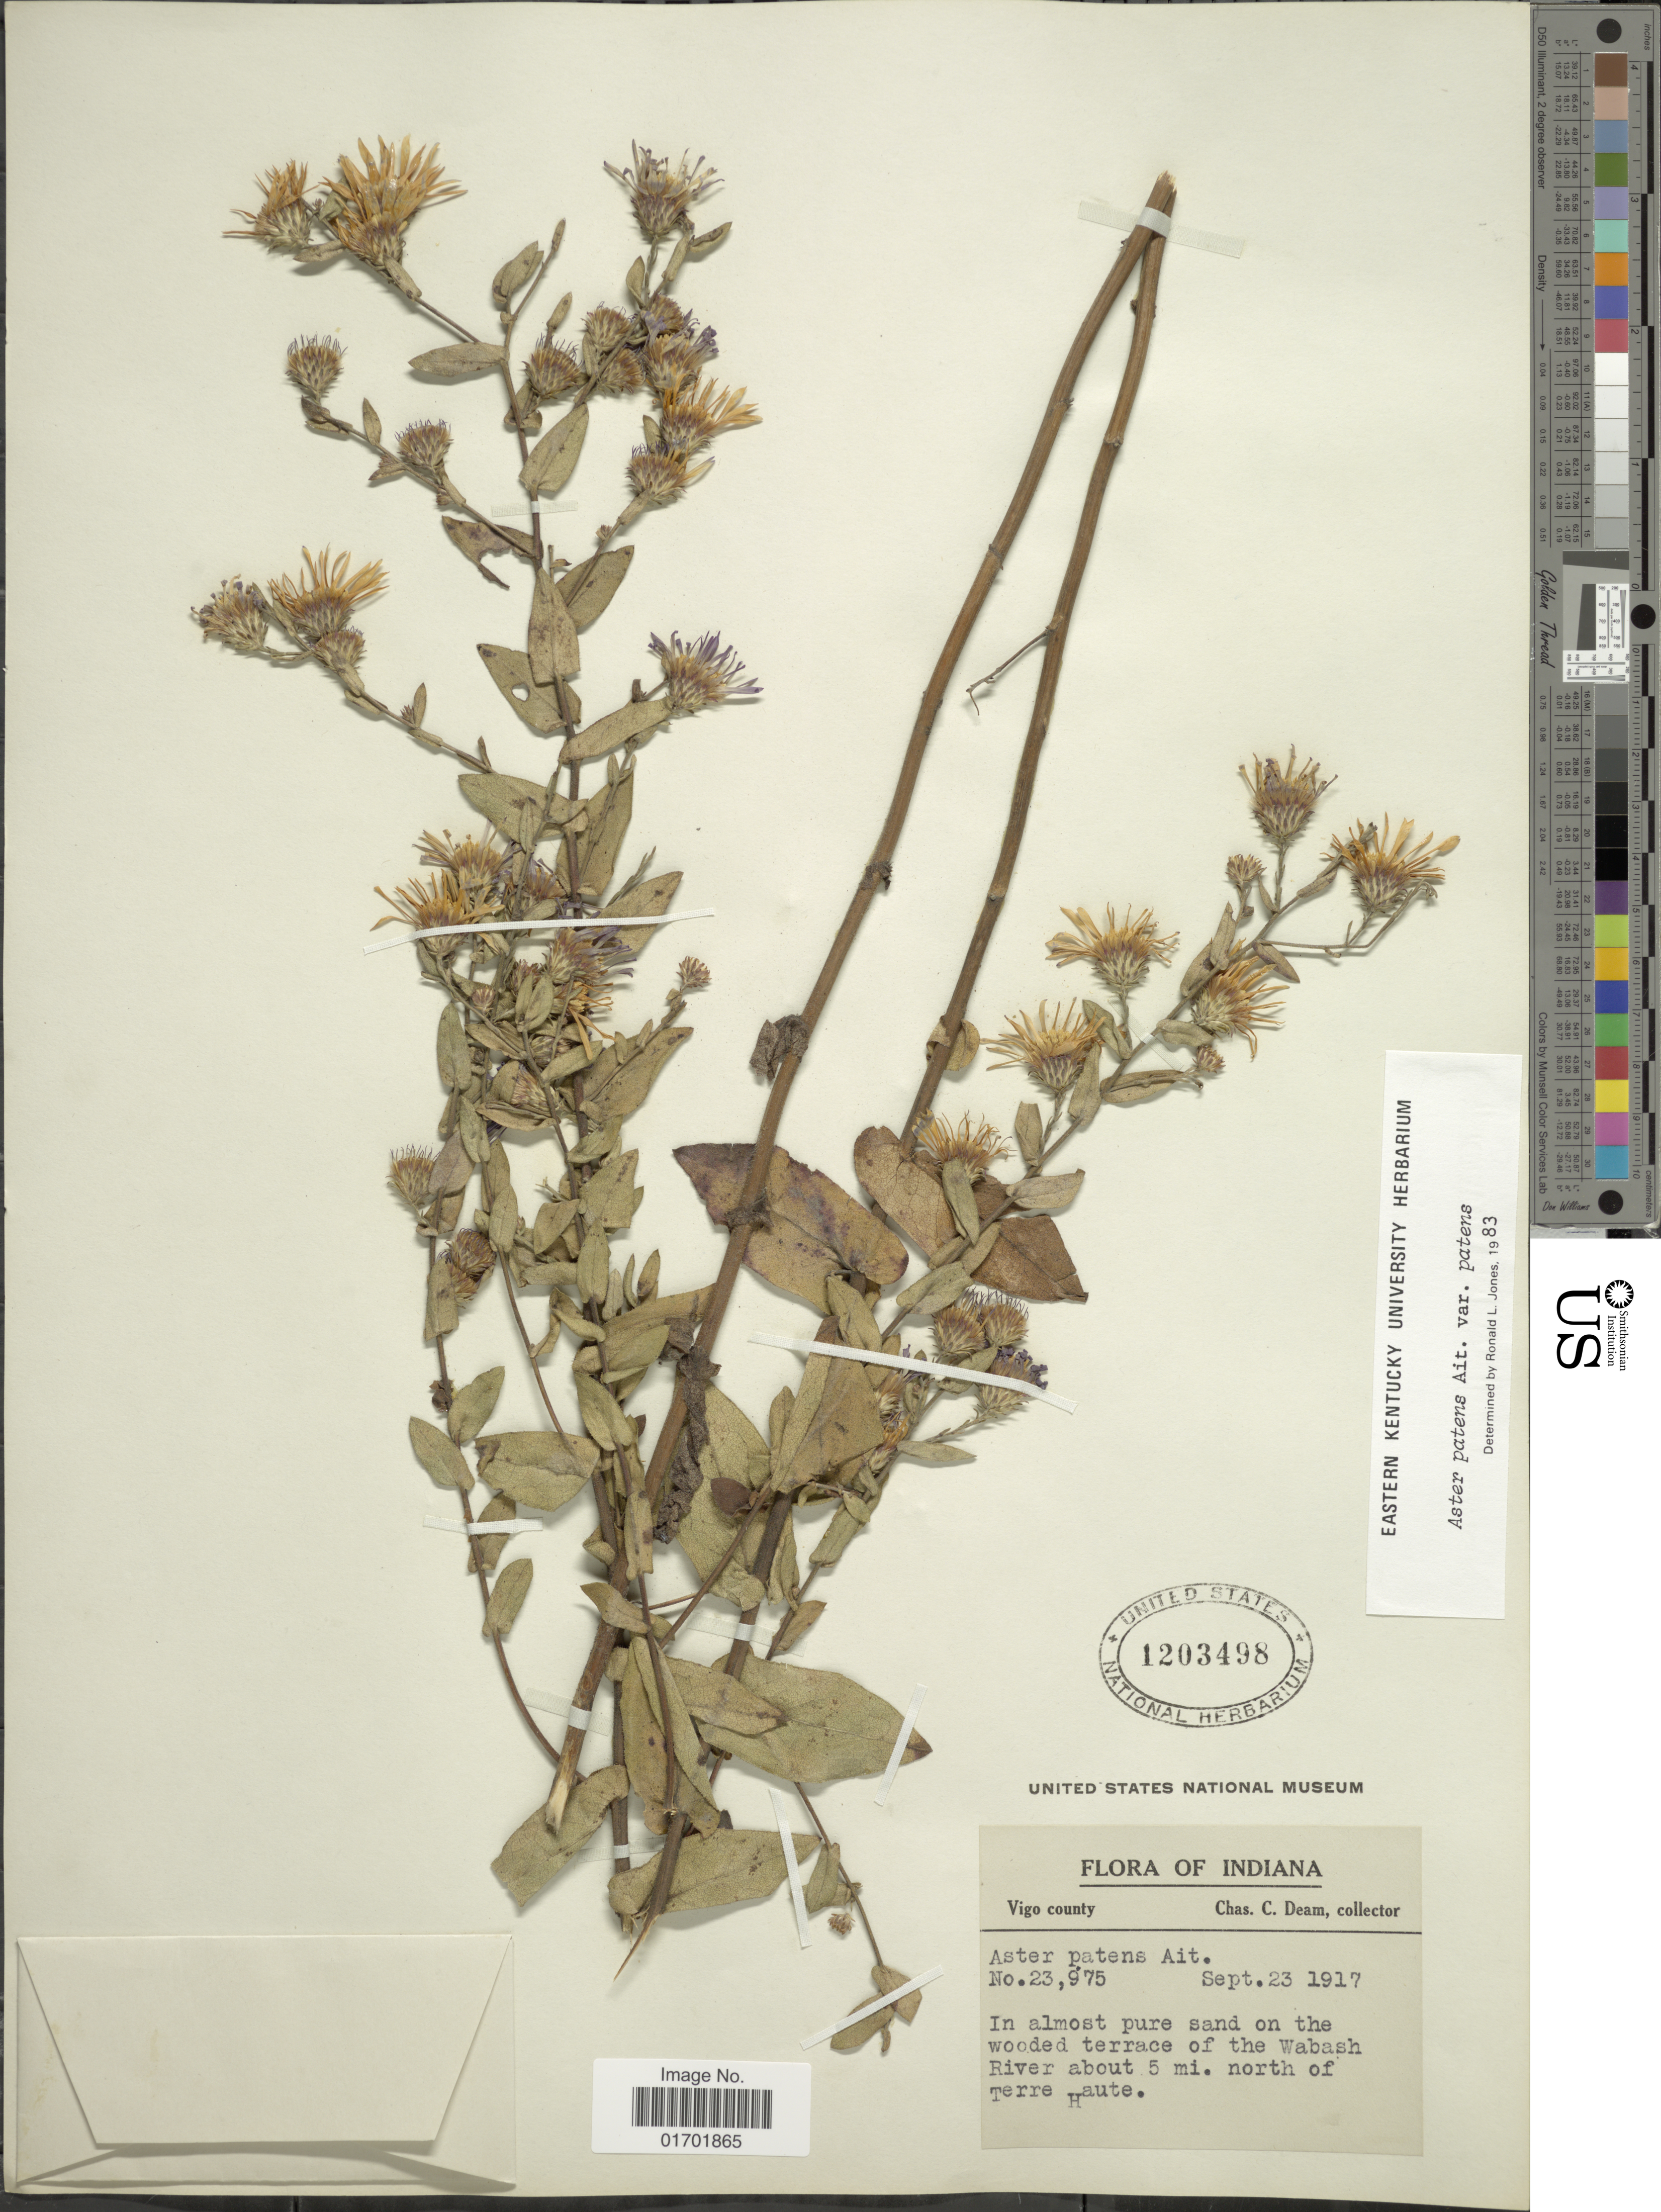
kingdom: Plantae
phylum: Tracheophyta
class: Magnoliopsida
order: Asterales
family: Asteraceae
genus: Symphyotrichum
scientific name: Symphyotrichum patens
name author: (Aiton) G.L. Nesom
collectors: C. C. Deam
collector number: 23975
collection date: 1917-09-23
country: United States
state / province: Indiana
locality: Vigo County, the Wabash River about 5 mi. north of Terre Haute.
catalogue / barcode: US 1203498